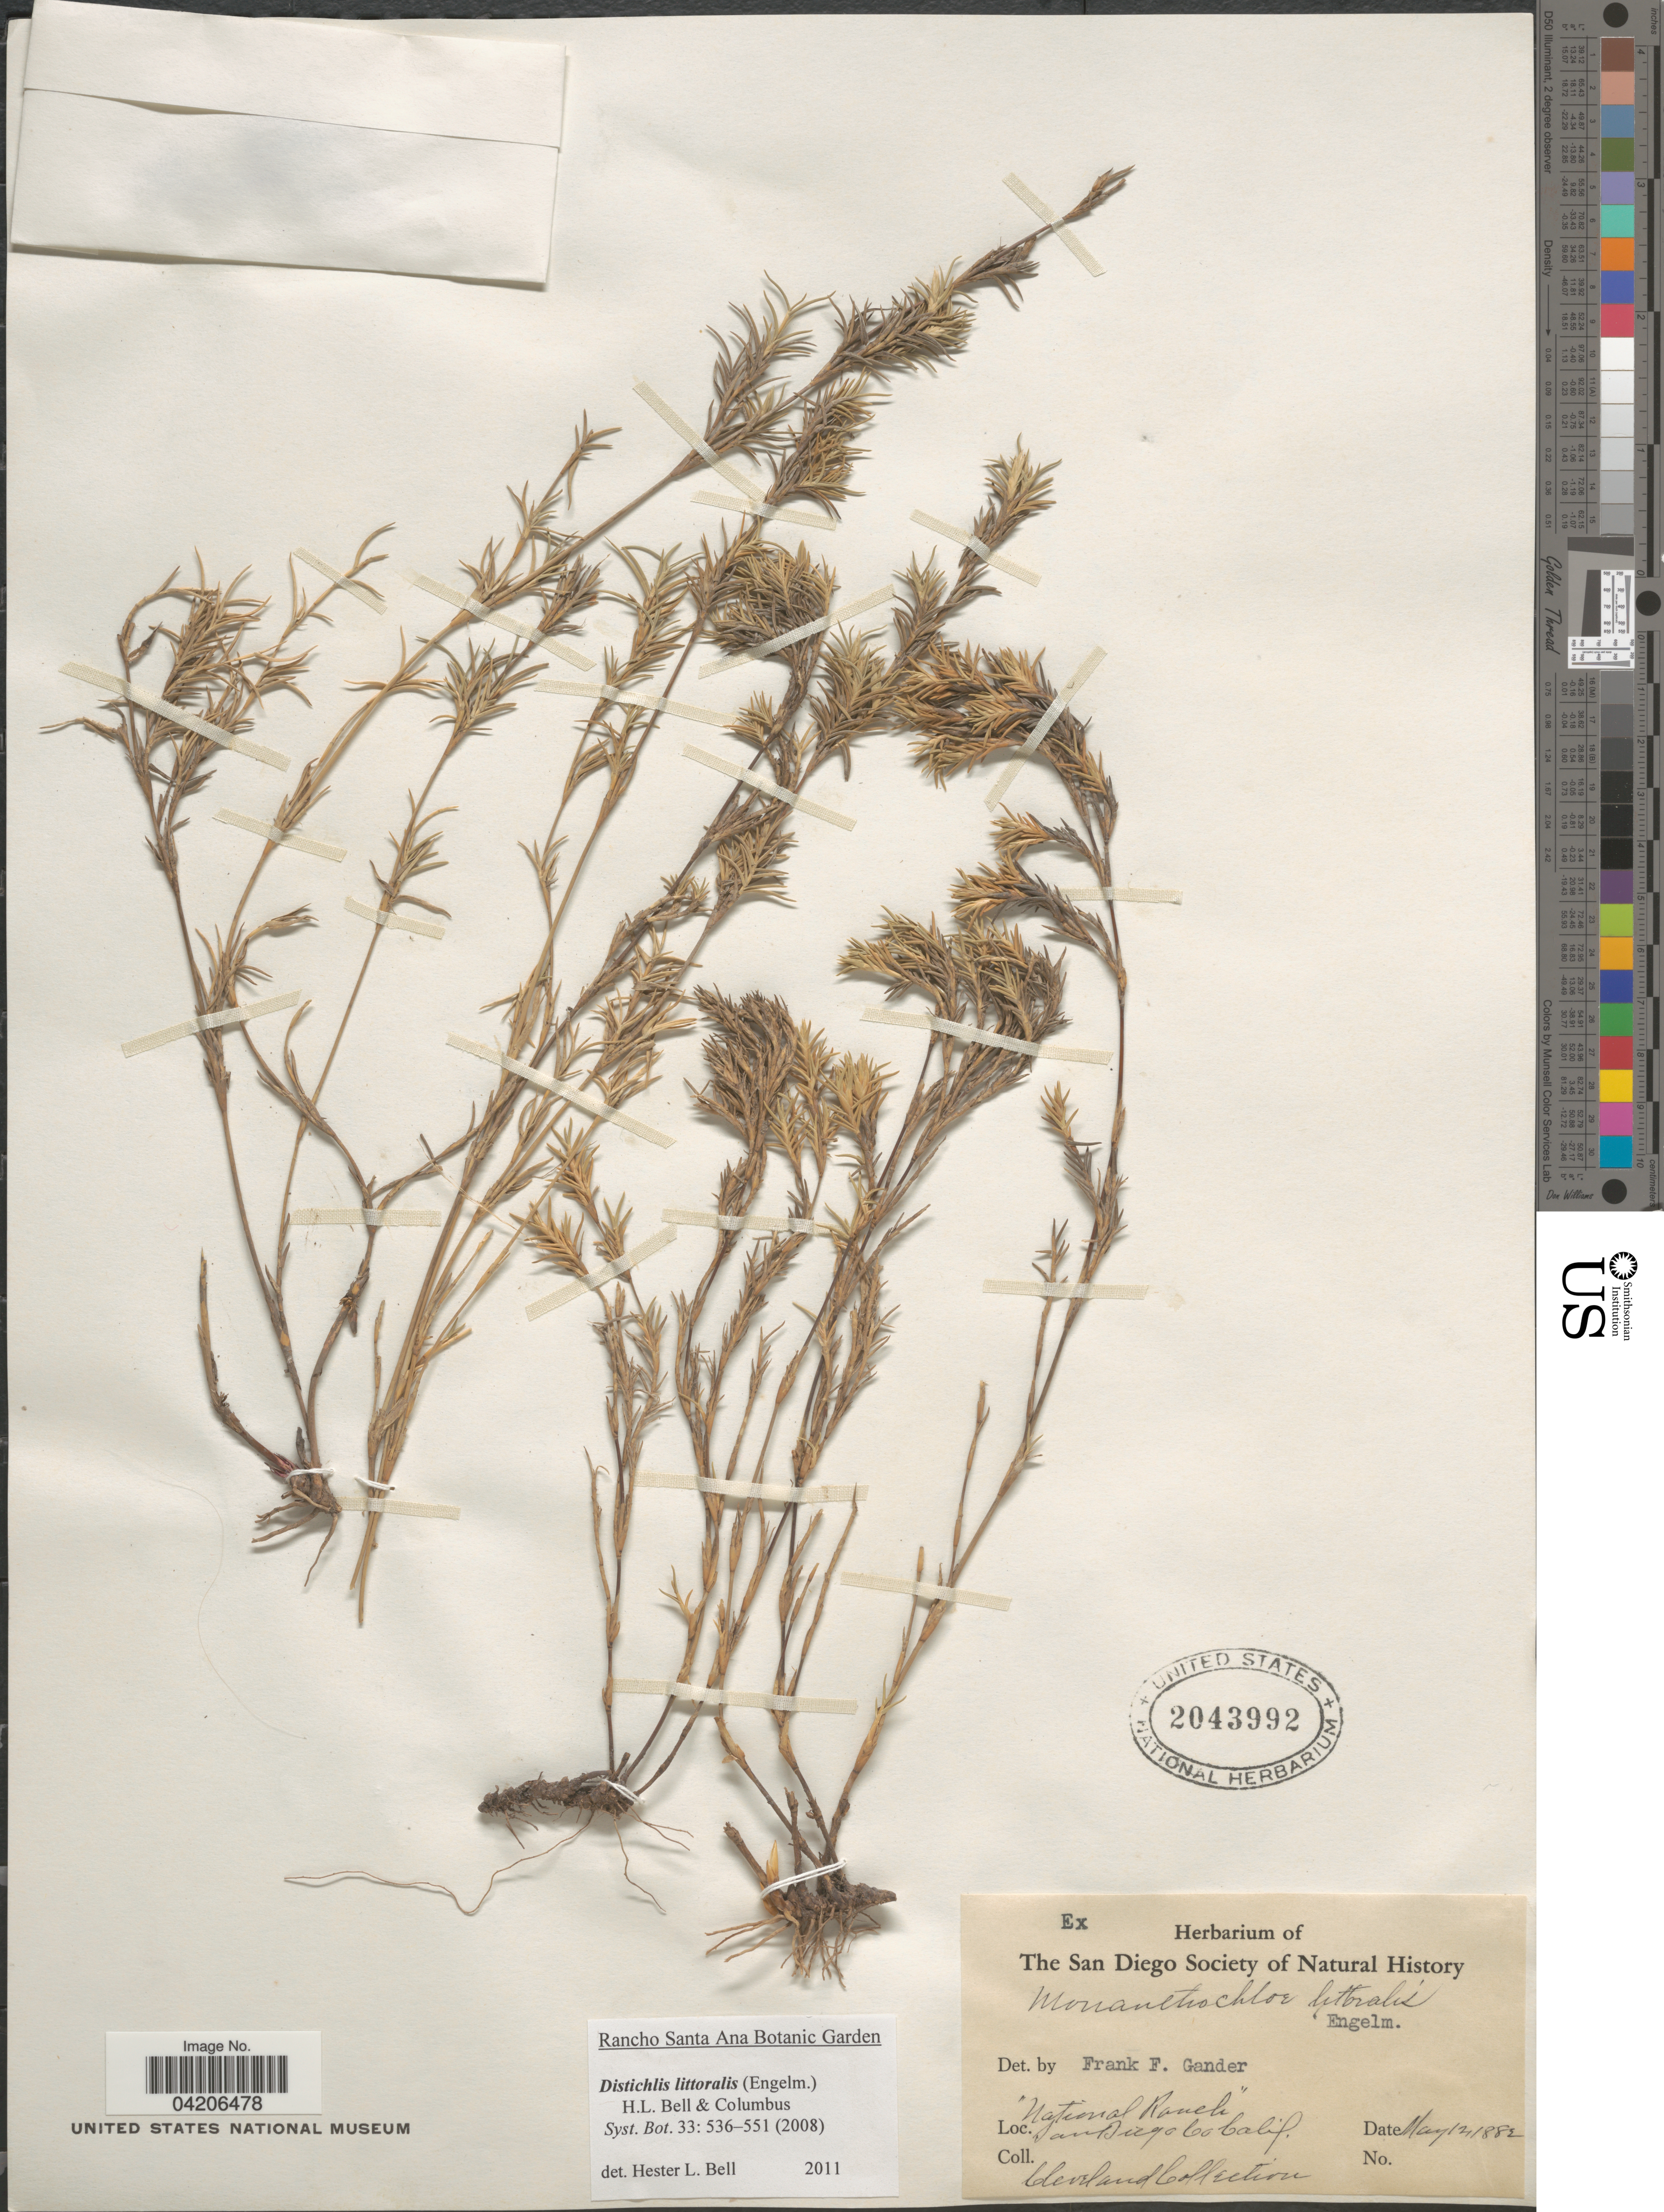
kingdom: Plantae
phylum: Tracheophyta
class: Liliopsida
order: Poales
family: Poaceae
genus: Distichlis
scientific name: Distichlis littoralis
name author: (Engelm.) H.L. Bell & Columbus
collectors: Cleveland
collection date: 1882-05-12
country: United States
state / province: California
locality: National Ranch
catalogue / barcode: US 2043992